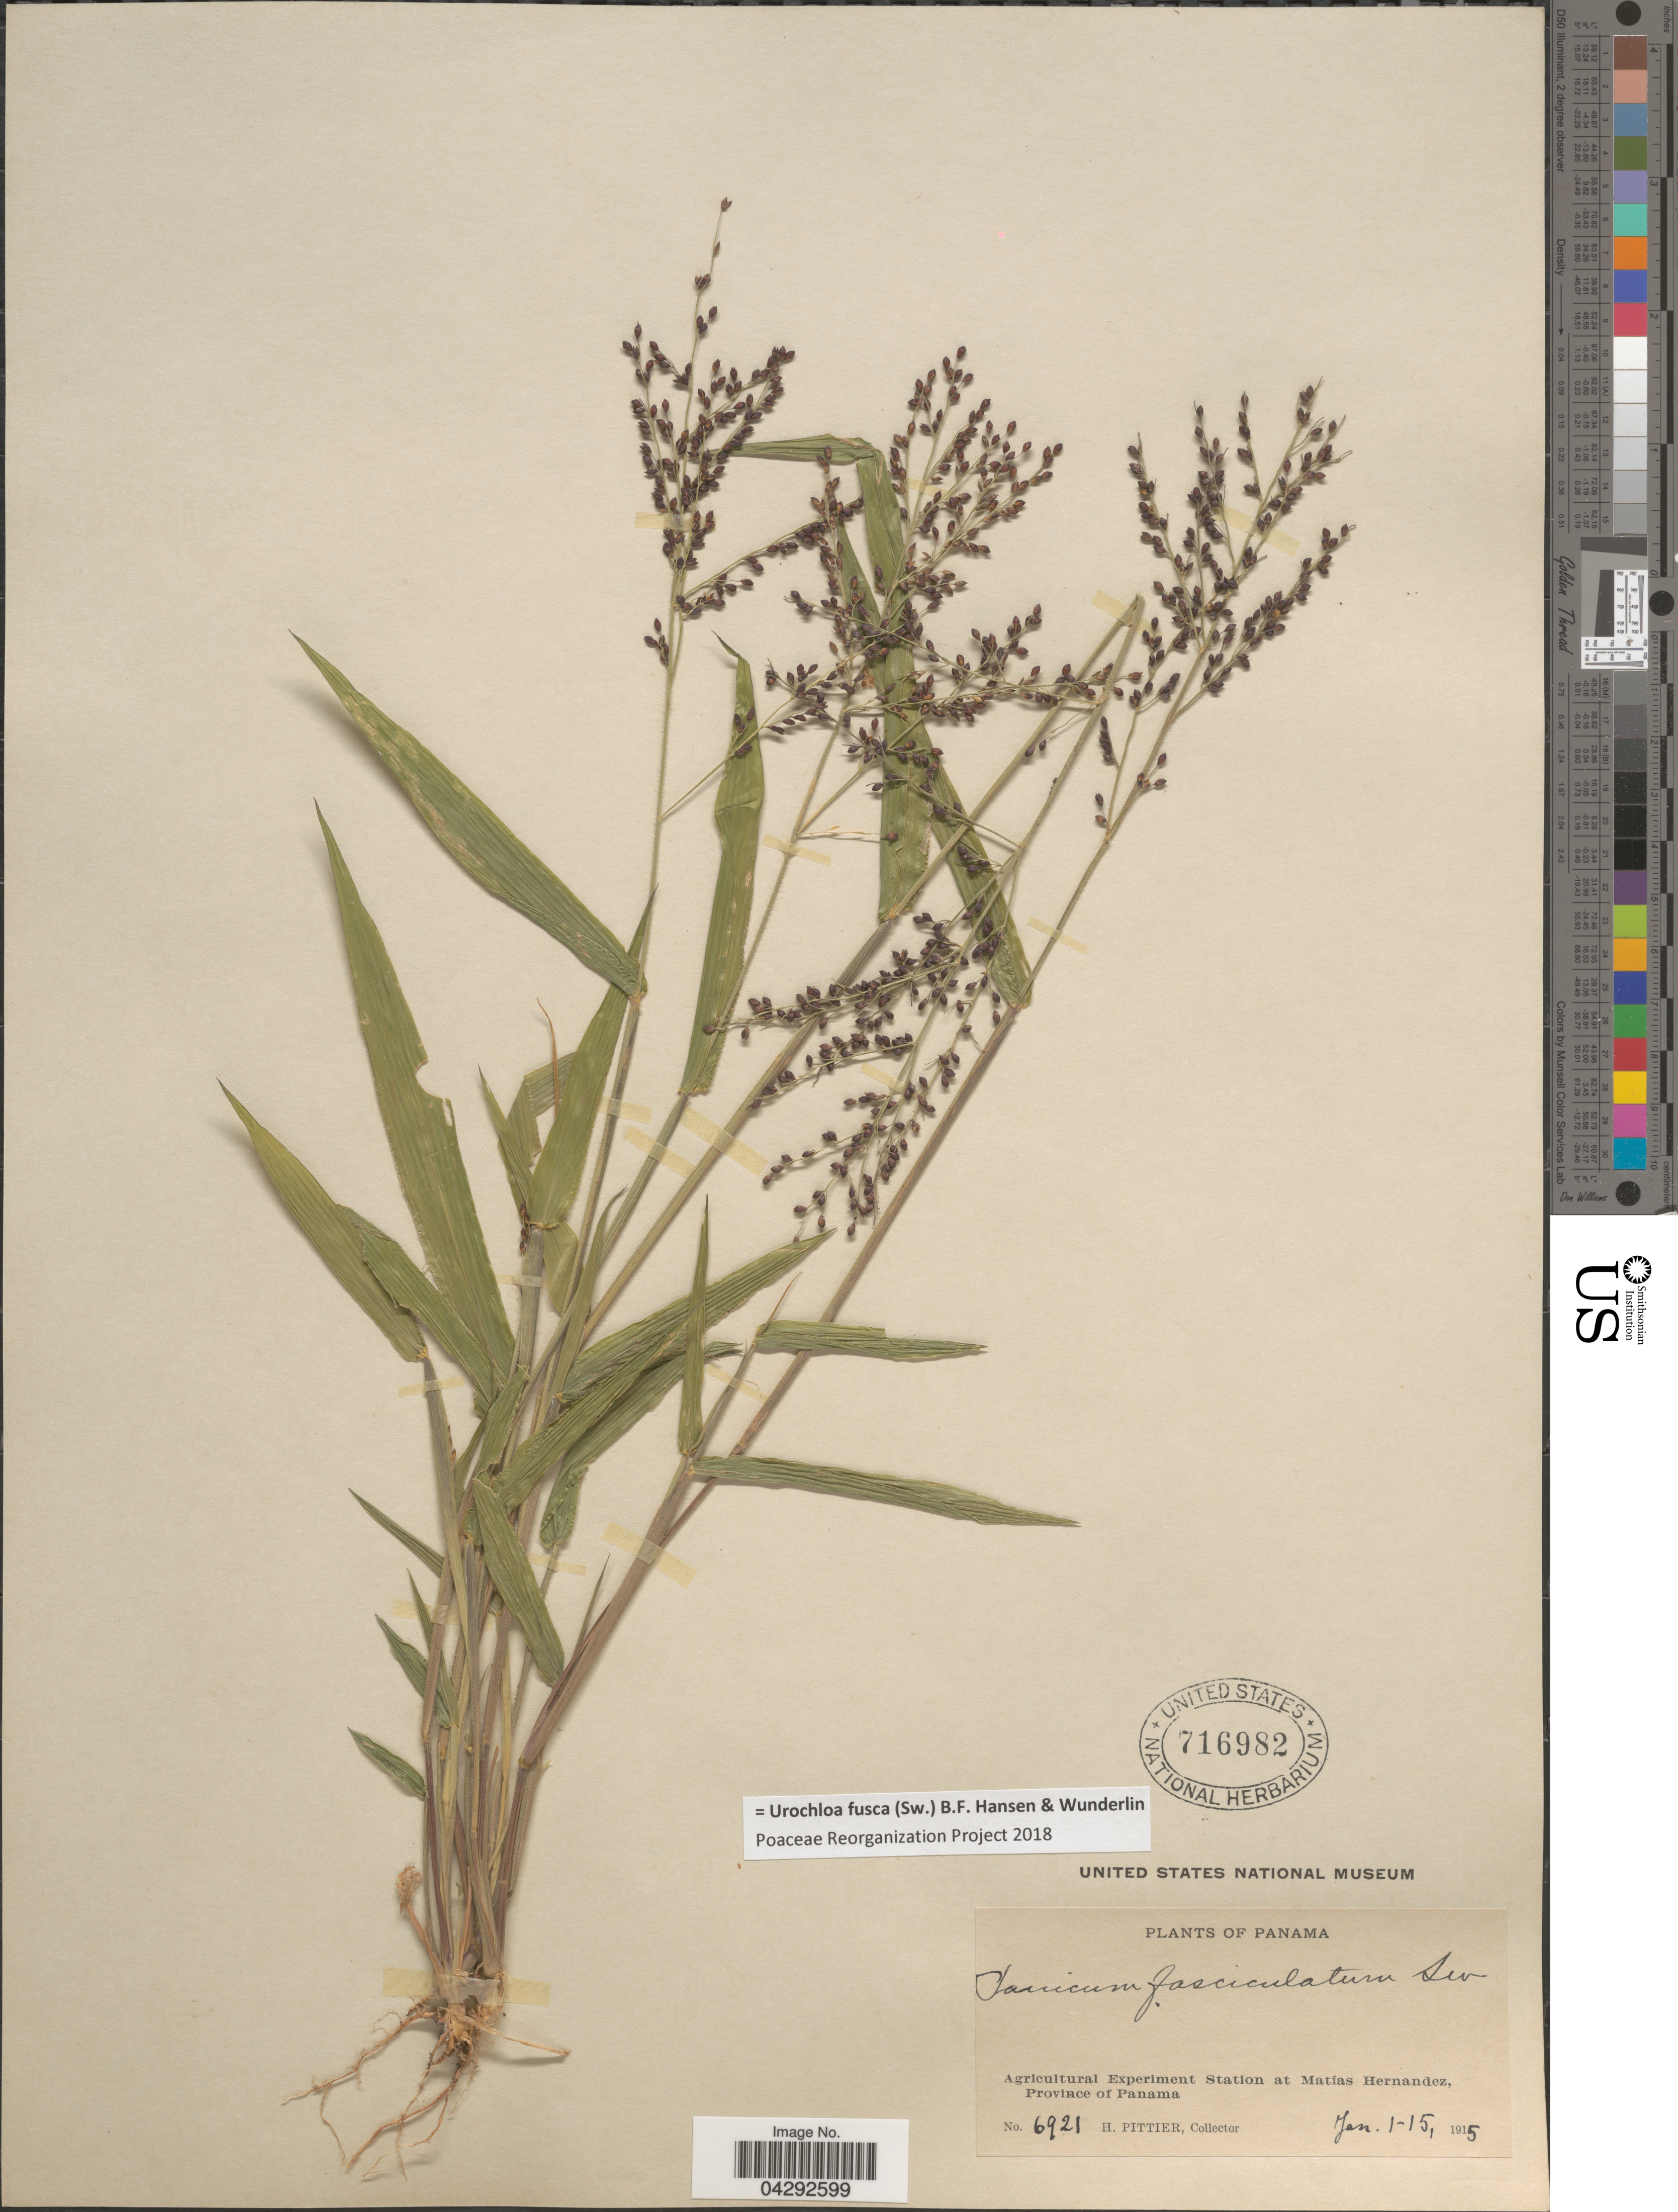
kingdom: Plantae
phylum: Tracheophyta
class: Liliopsida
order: Poales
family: Poaceae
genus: Urochloa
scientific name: Urochloa fusca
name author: (Sw.) B.F. Hansen & Wunderlin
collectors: H. F. Pittier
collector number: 6921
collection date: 1915-01-01/1915-01-15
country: Panama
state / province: Panamá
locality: Agricultural Experiment Station at Matías Hernandez.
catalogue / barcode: US 716982